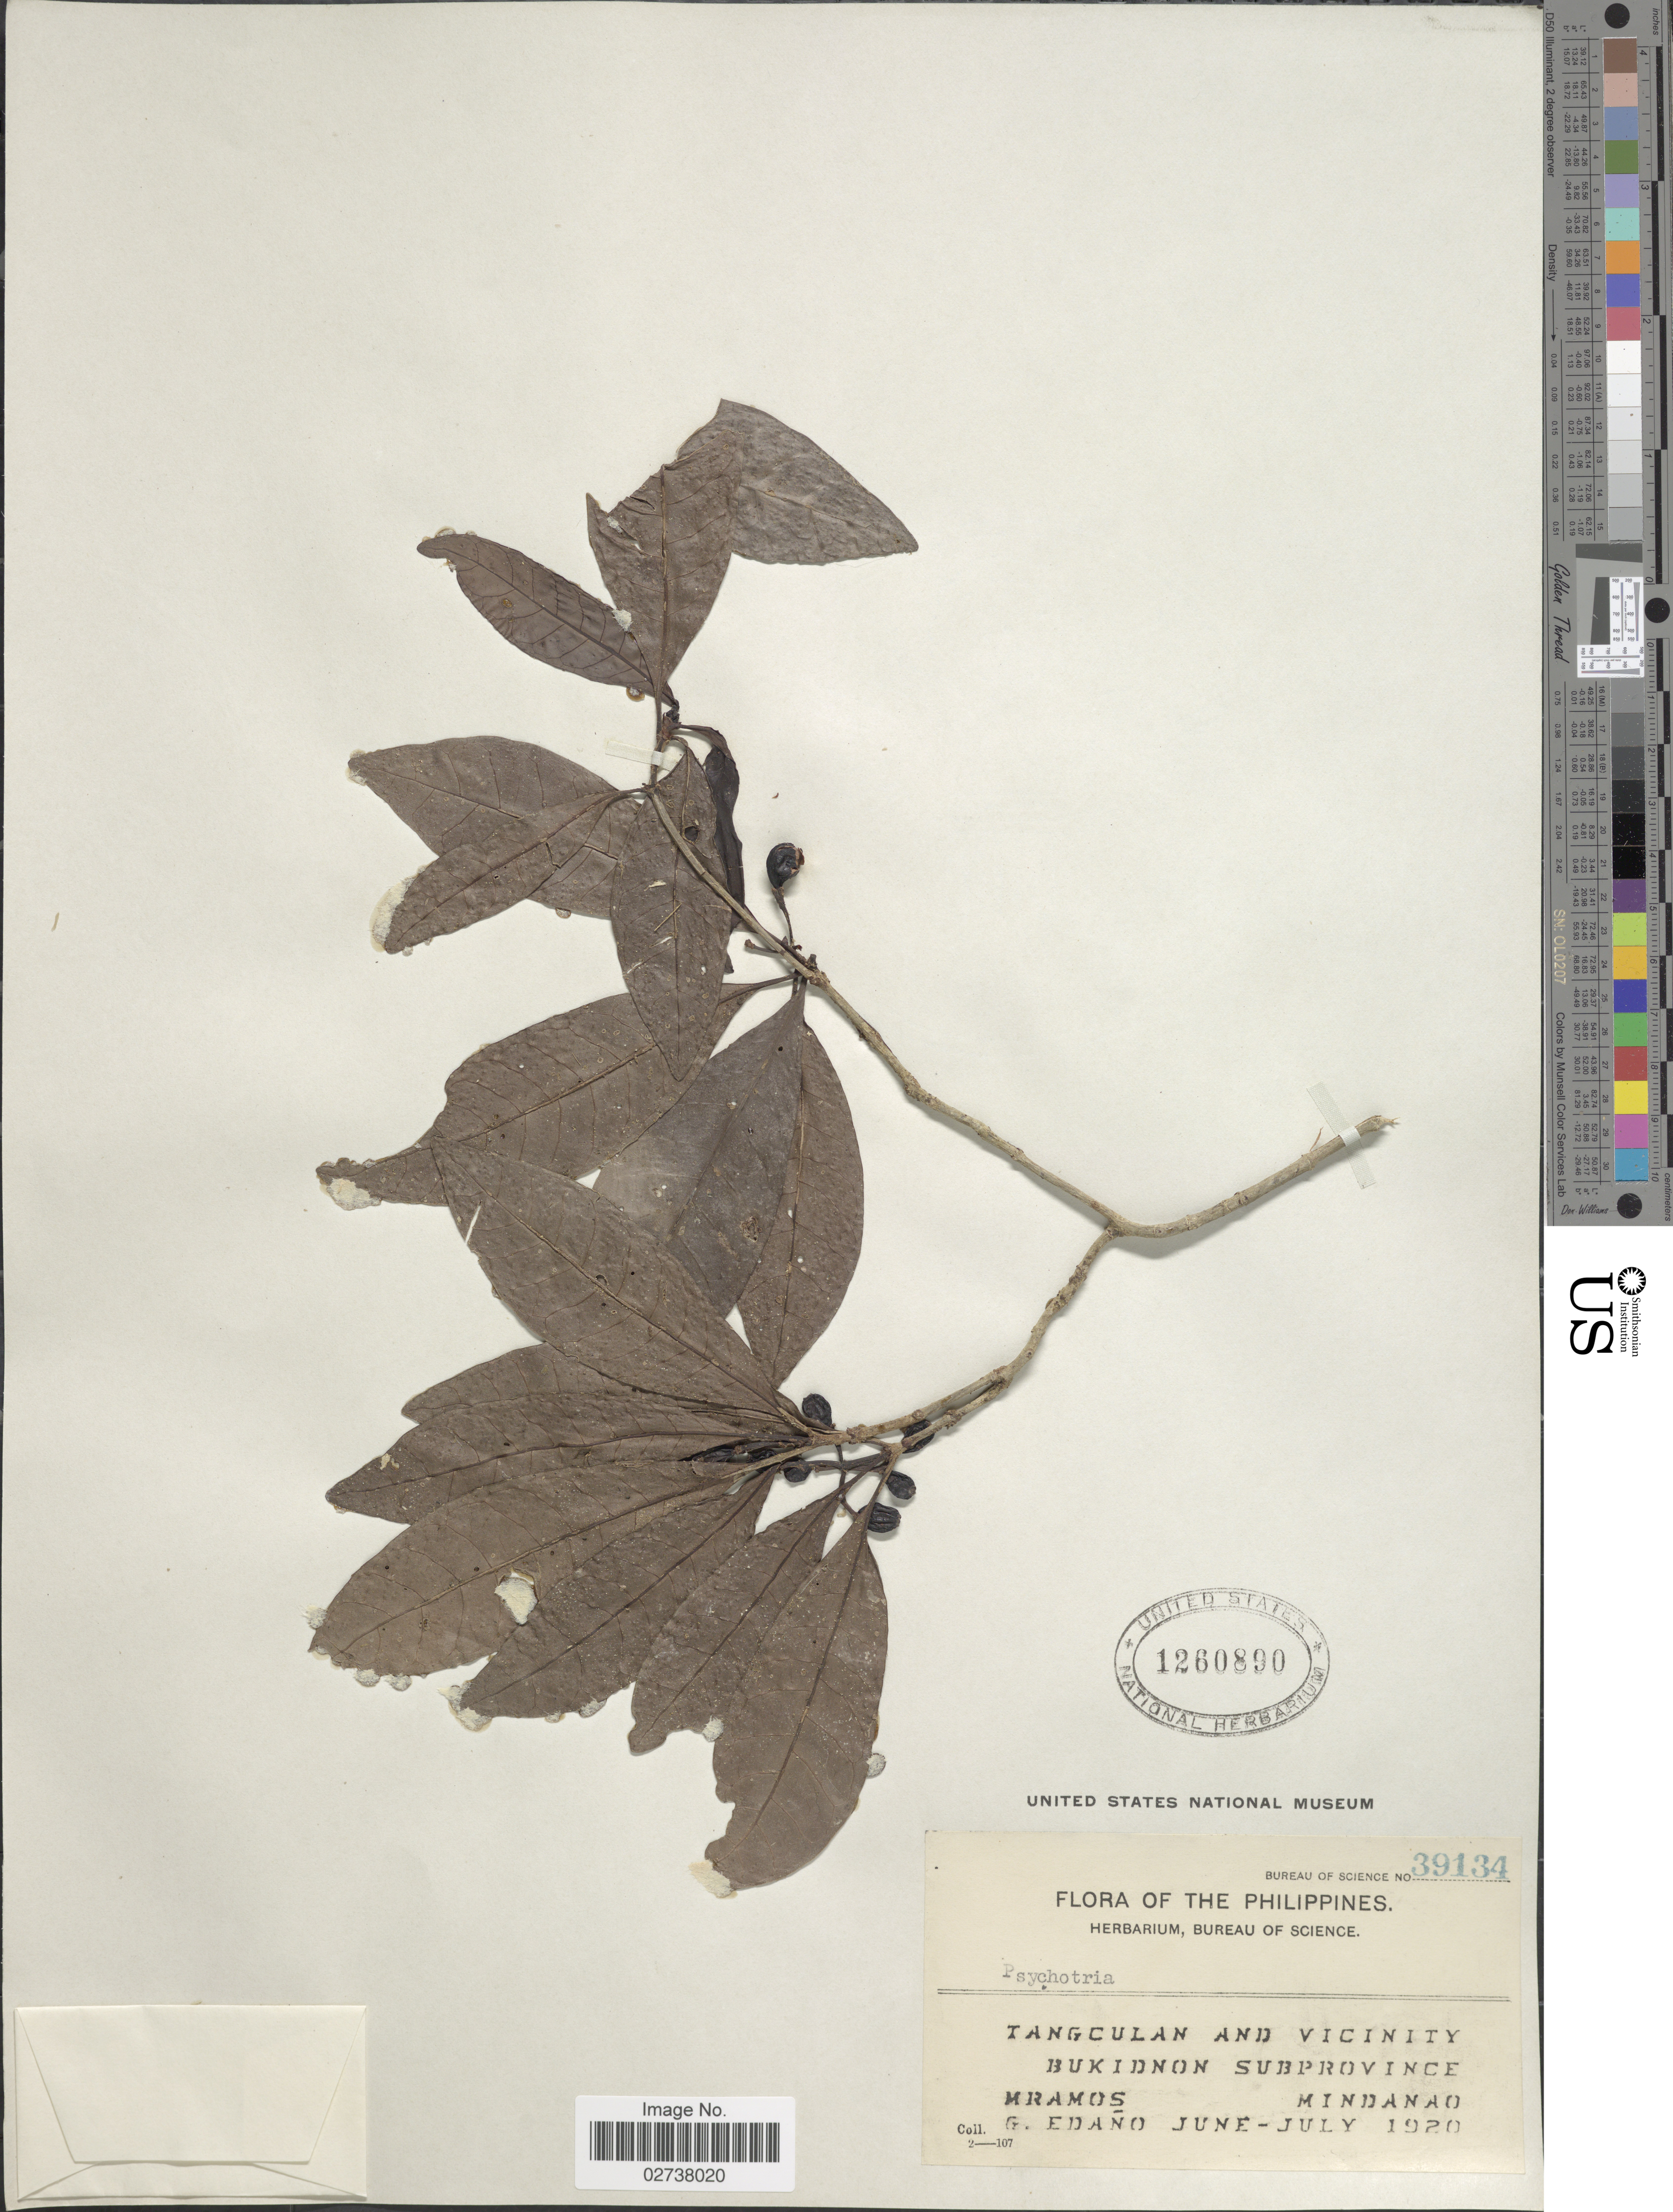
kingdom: Plantae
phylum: Tracheophyta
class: Magnoliopsida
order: Gentianales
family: Rubiaceae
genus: Psychotria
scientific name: Psychotria sp.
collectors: M. Ramos & G. Edaño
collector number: Bureau of Science 39134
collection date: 1920-06/1920-07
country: Philippines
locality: Tangculan and vicinity Bukidnon Subprovince, Mindanao.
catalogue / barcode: US 1260890